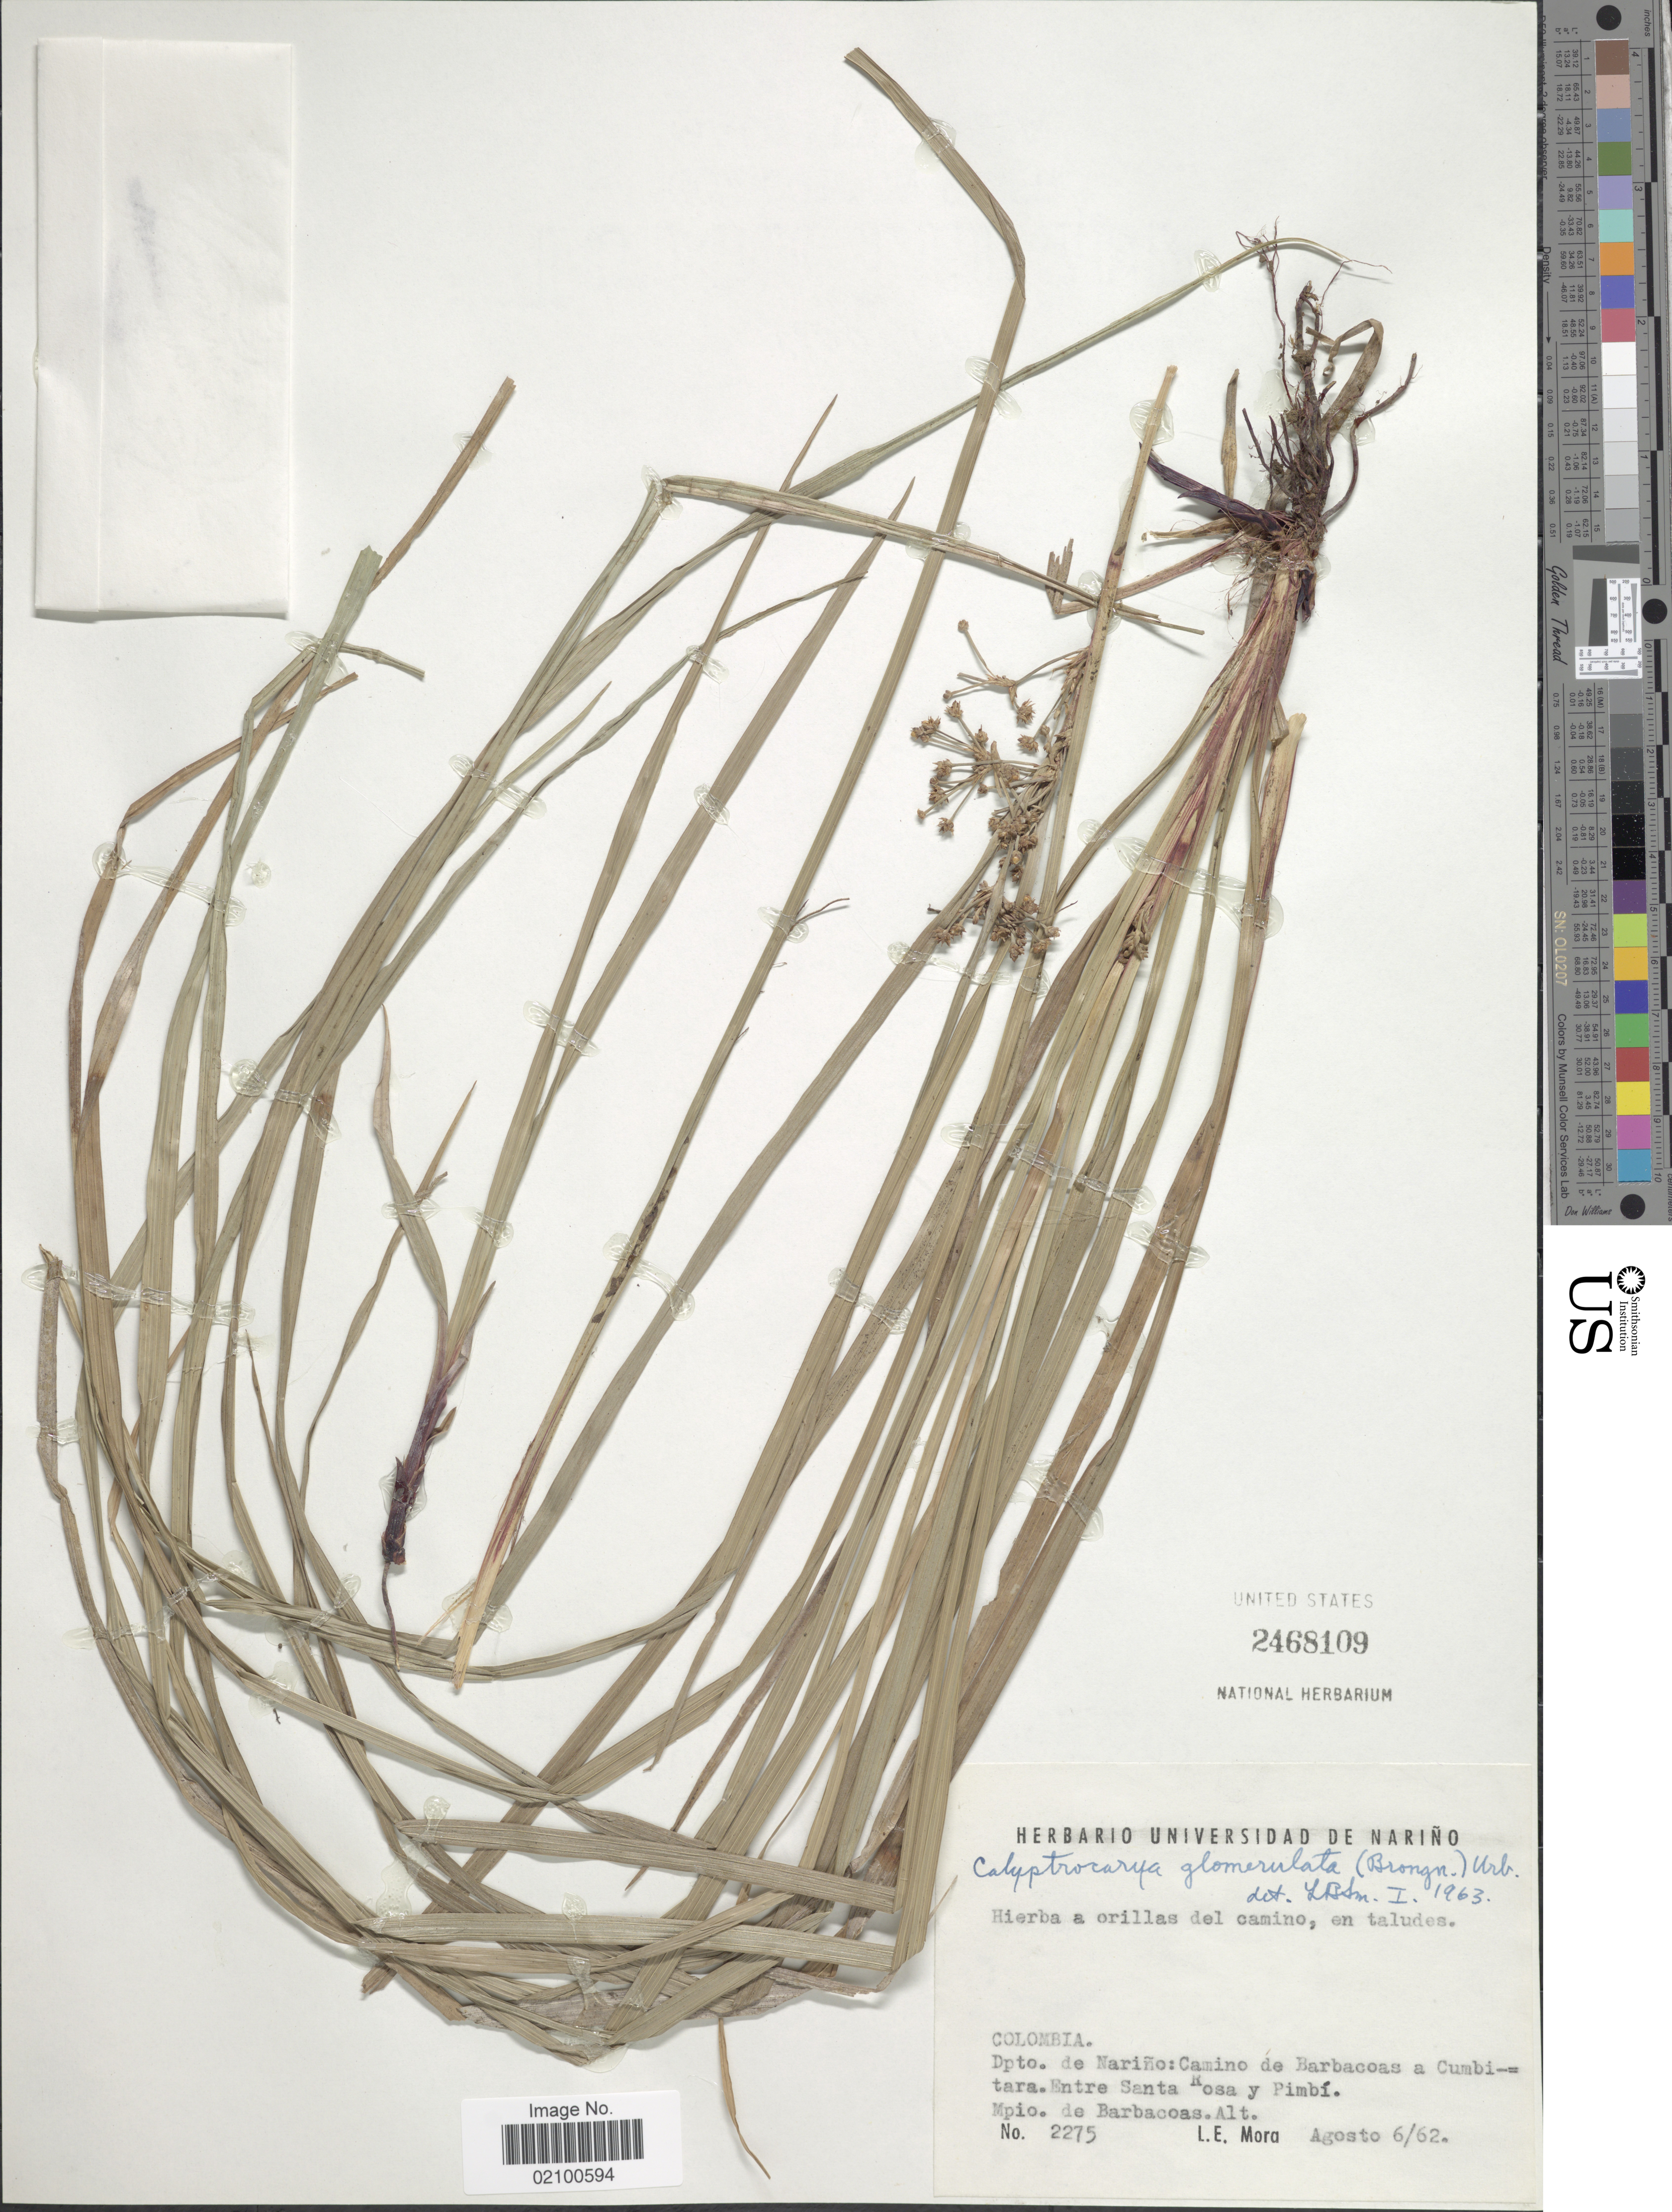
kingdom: Plantae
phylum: Tracheophyta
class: Liliopsida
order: Poales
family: Cyperaceae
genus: Calyptrocarya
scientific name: Calyptrocarya glomerulata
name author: (Brongn.) Urb.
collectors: L. Mora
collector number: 2275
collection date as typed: Transcribed d/m/y: 6/8/62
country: Colombia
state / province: Nariño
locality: Camino de Barbacoas a Cumbitara, entre Santa Rosa y Pimbi, Mpio. de Barbacoas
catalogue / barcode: US 2468109